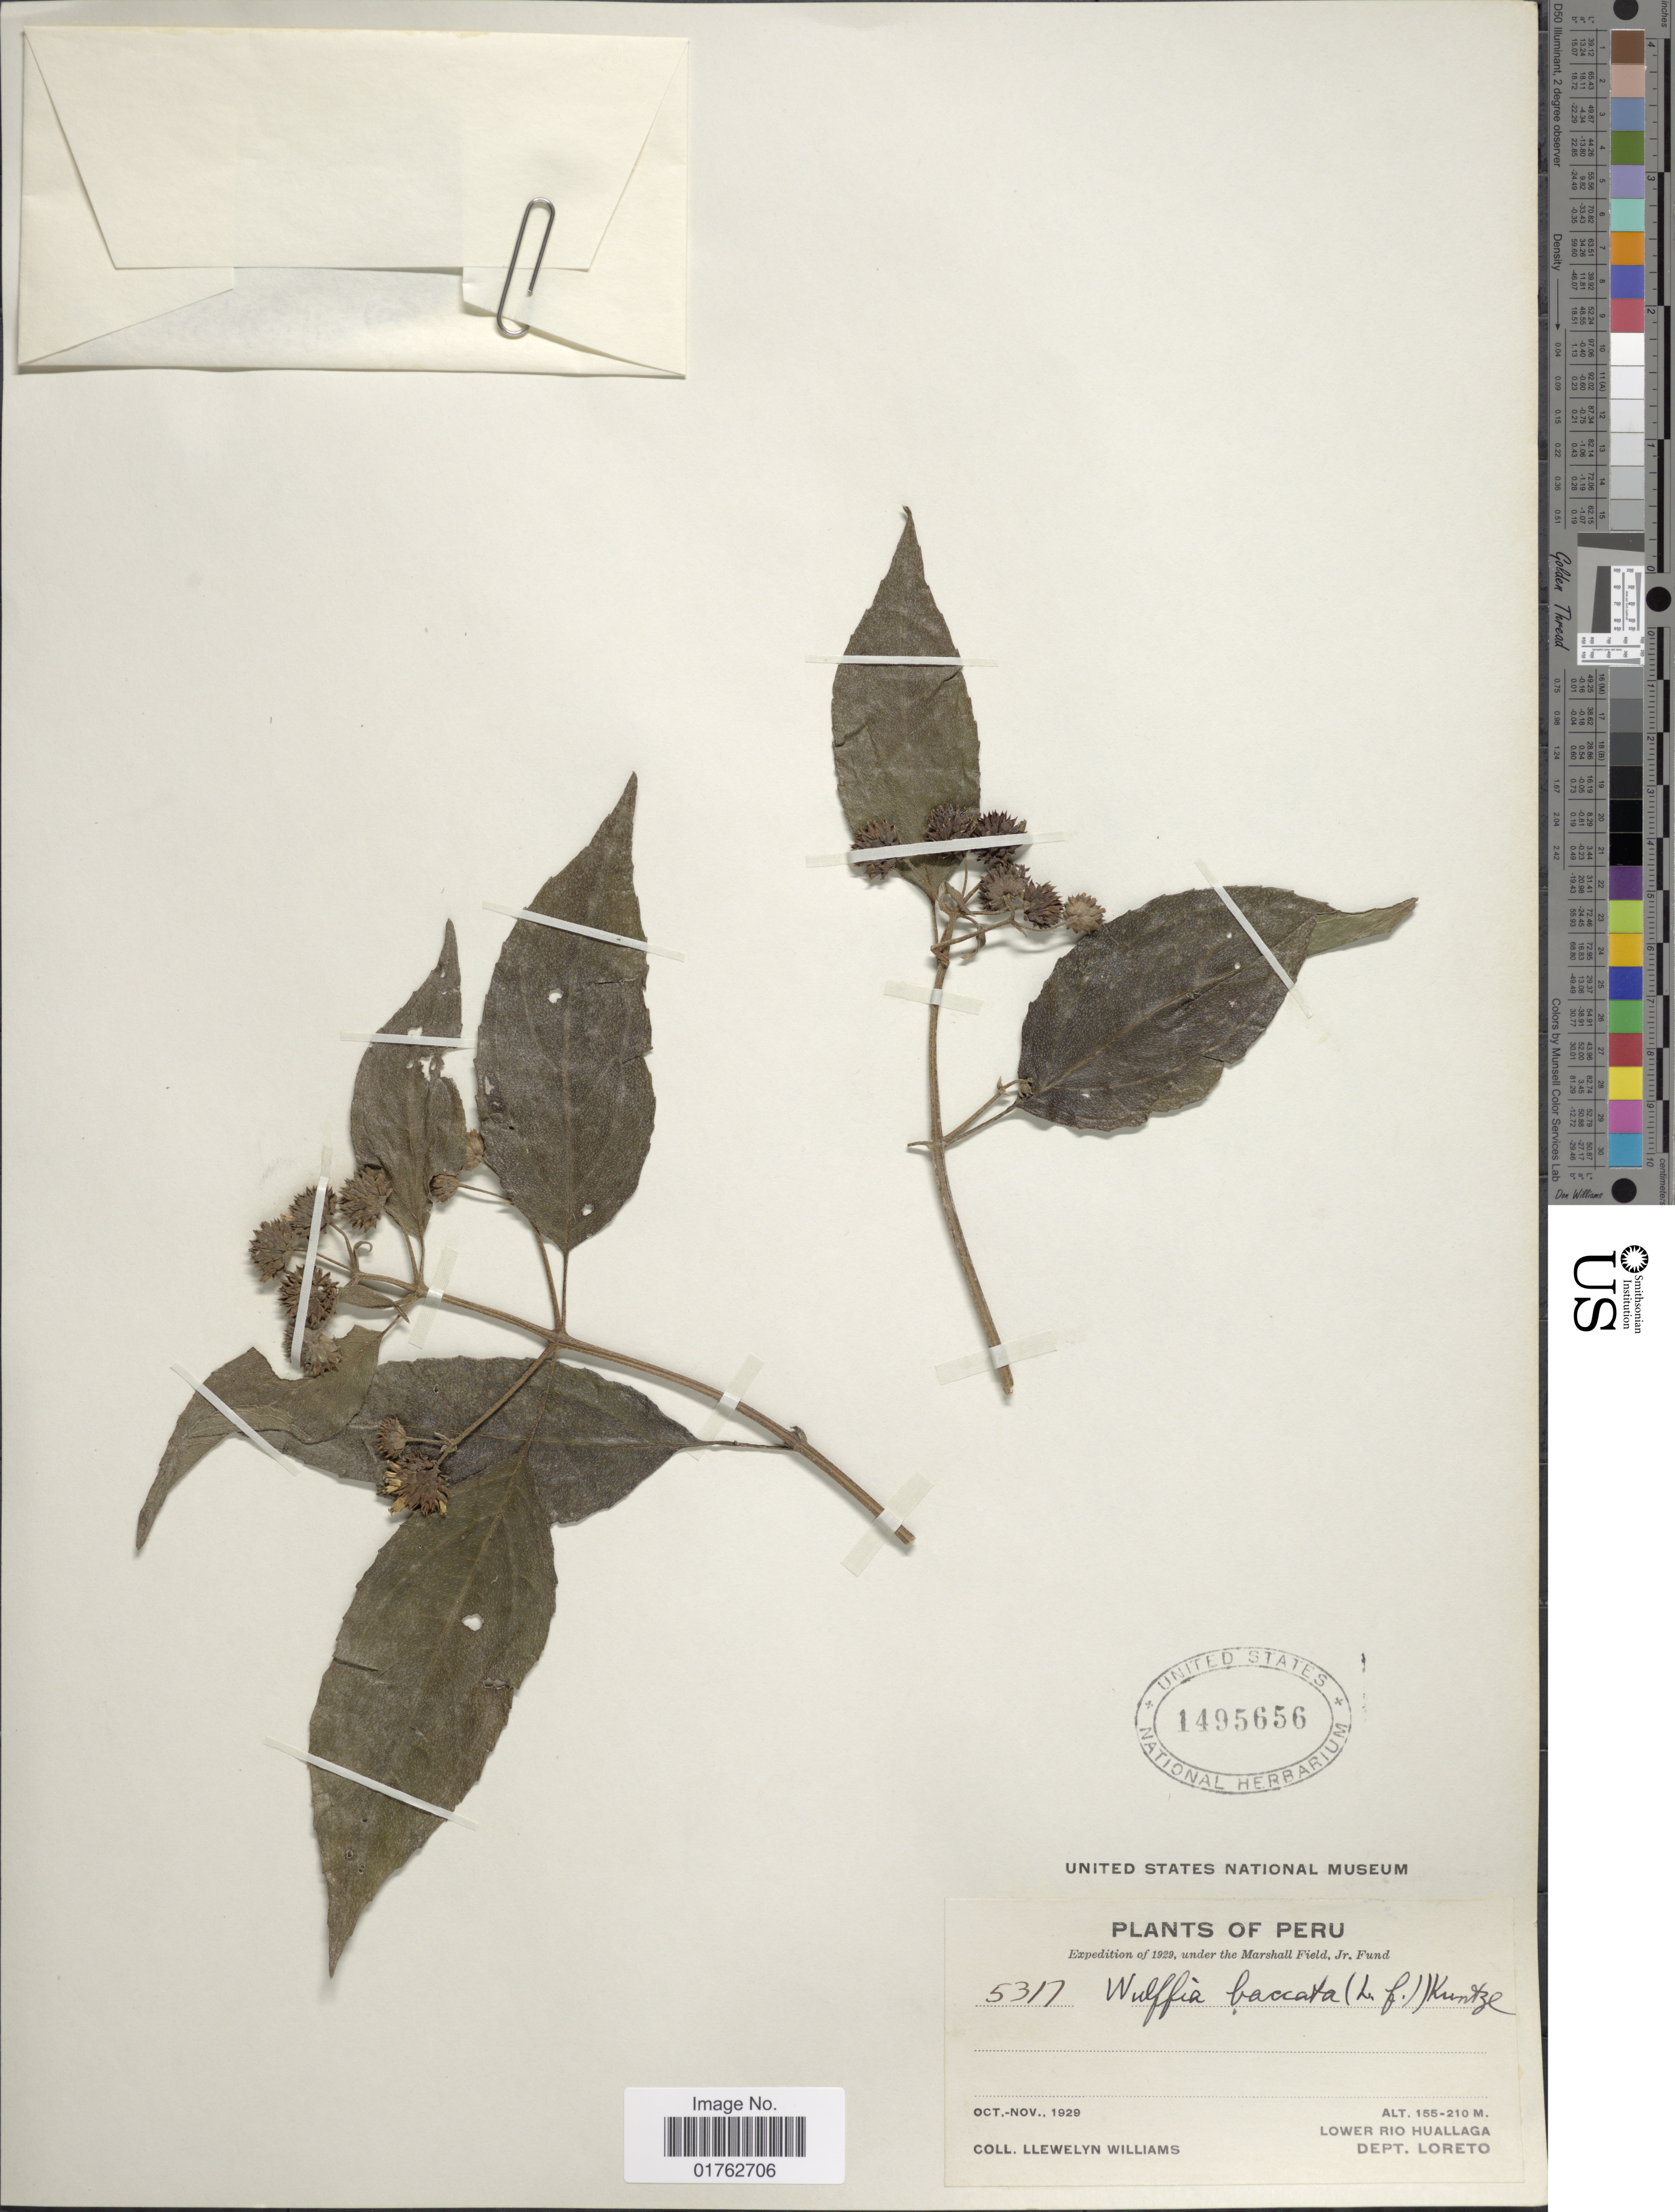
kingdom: Plantae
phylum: Tracheophyta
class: Magnoliopsida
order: Asterales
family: Asteraceae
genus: Wulffia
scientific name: Wulffia baccata var. baccata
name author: (L.) Kuntze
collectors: Ll. Williams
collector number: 5317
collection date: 1929-10/1929-11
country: Peru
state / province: Loreto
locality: Lower Rio Huallaga, Dept. Loreto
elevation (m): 155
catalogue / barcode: US 1495656